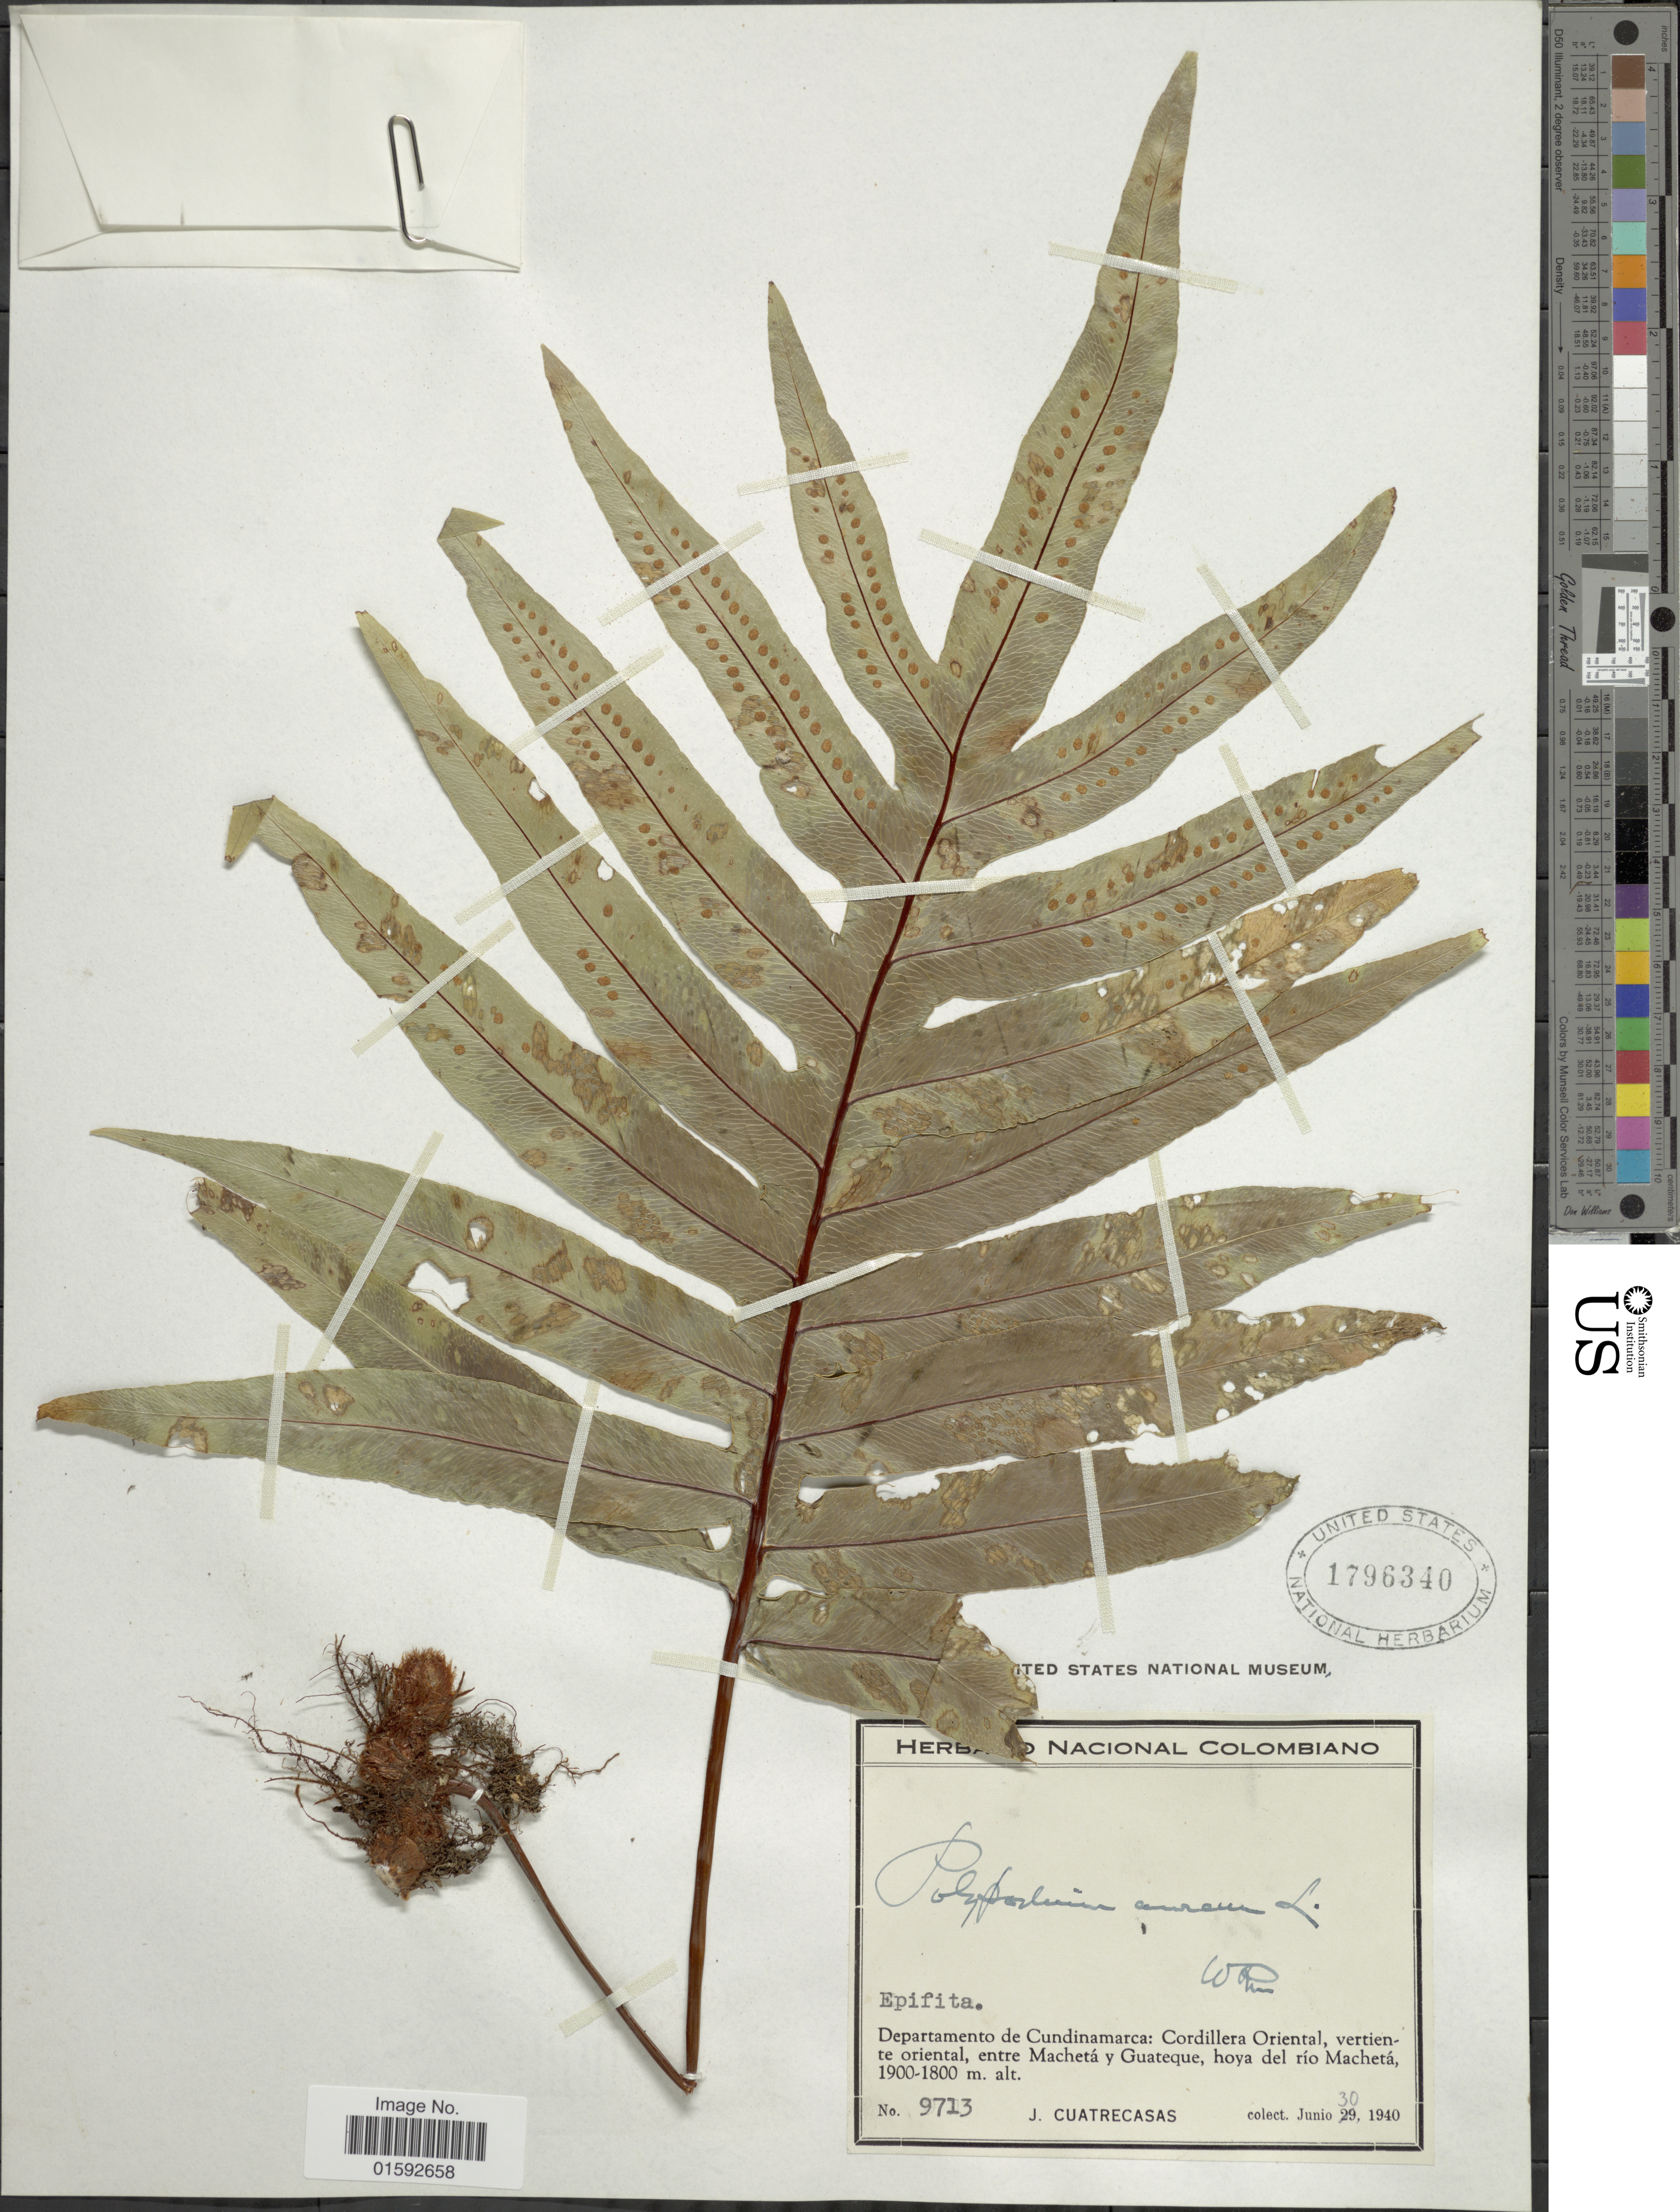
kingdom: Plantae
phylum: Tracheophyta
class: Polypodiopsida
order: Polypodiales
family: Polypodiaceae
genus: Phlebodium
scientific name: Phlebodium pseudoaureum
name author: (Cav.) Lellinger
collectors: J. Cuatrecasas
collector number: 9713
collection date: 1940-06-30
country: Colombia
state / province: Cundinamarca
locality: Cordillera Oriental, vertiente oriental, entre Machetá y Guateque, hoya del río Machetá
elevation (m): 1800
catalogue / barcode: US 1796340